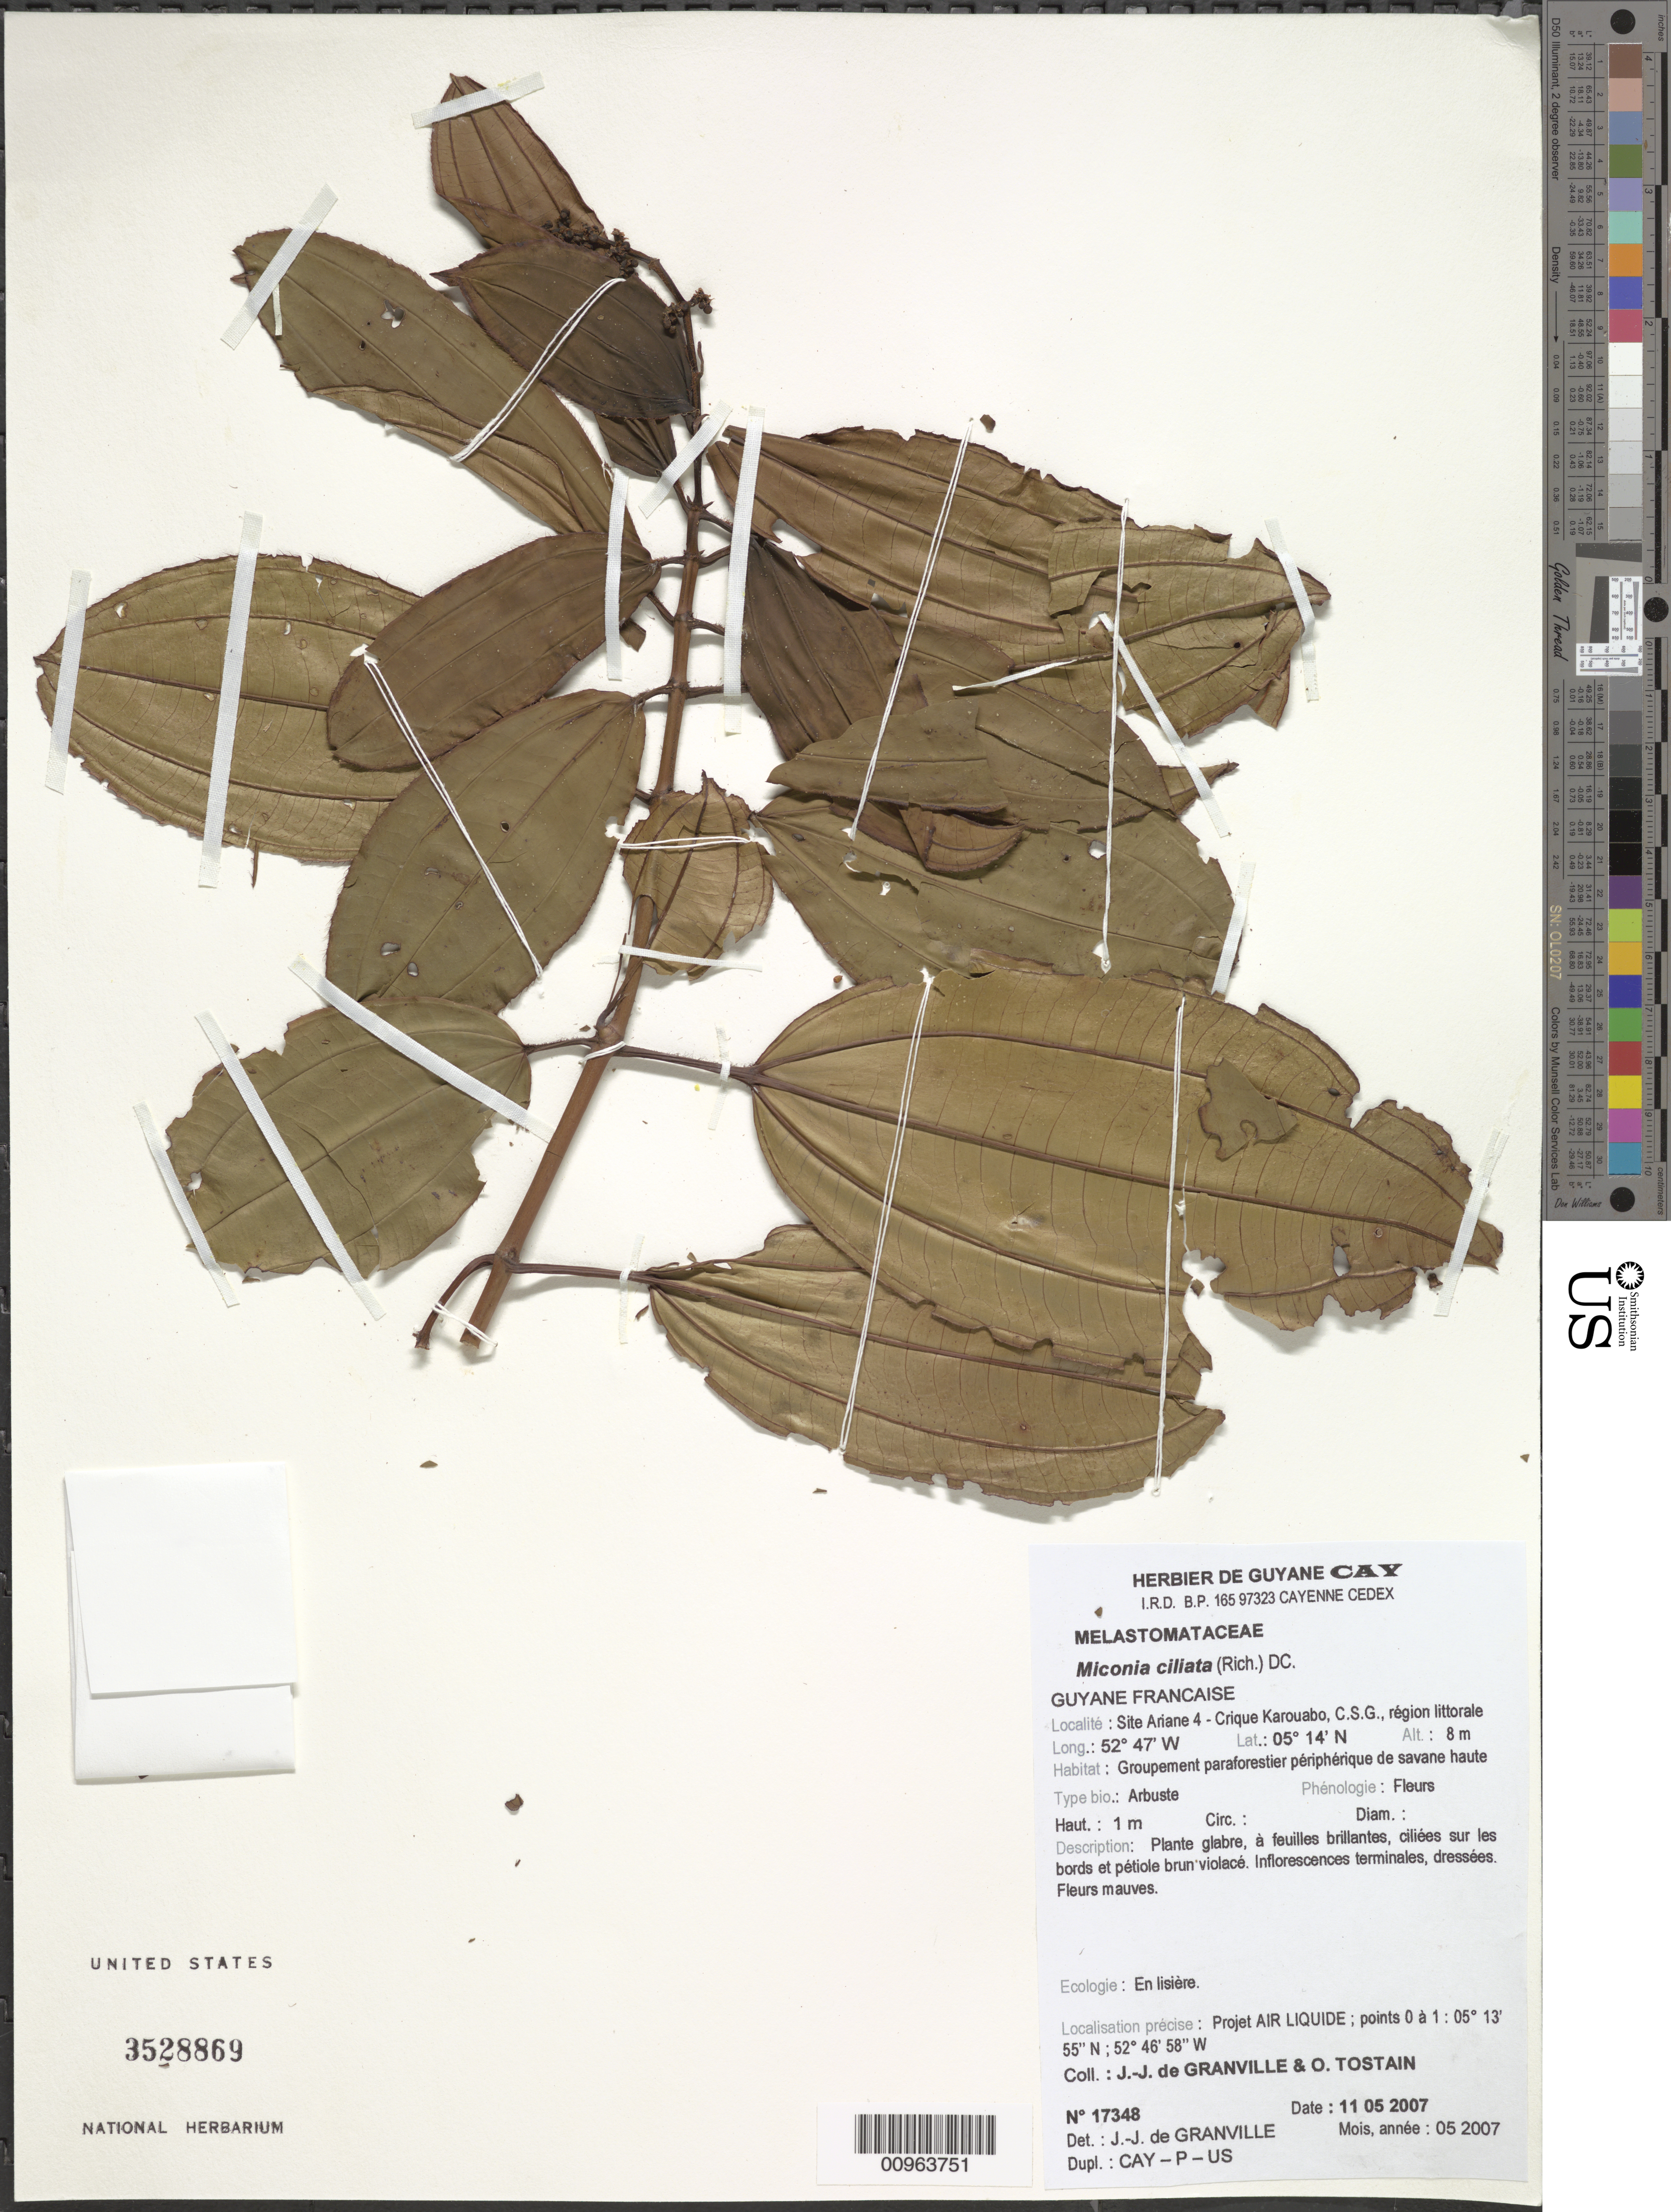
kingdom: Plantae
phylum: Tracheophyta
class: Magnoliopsida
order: Myrtales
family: Melastomataceae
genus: Miconia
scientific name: Miconia ciliata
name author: (Rich.) DC.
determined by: Granville, J. J. de, (CAY), Institut de Recherche pour le Developpement (IRD) (FRENCH GUIANA)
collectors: J.-J. de Granville & O. Tostain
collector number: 17348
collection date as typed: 11-May-07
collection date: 2007-05-11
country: French Guiana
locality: Crique Karouabo, C.S.G., Site Ariane 4. Projet AIR LIQUIDE; points 0 a 1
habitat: Region littorale. Groupement paraforestier peripherique de savane haute. En lisiere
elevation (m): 8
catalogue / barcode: US 3528869